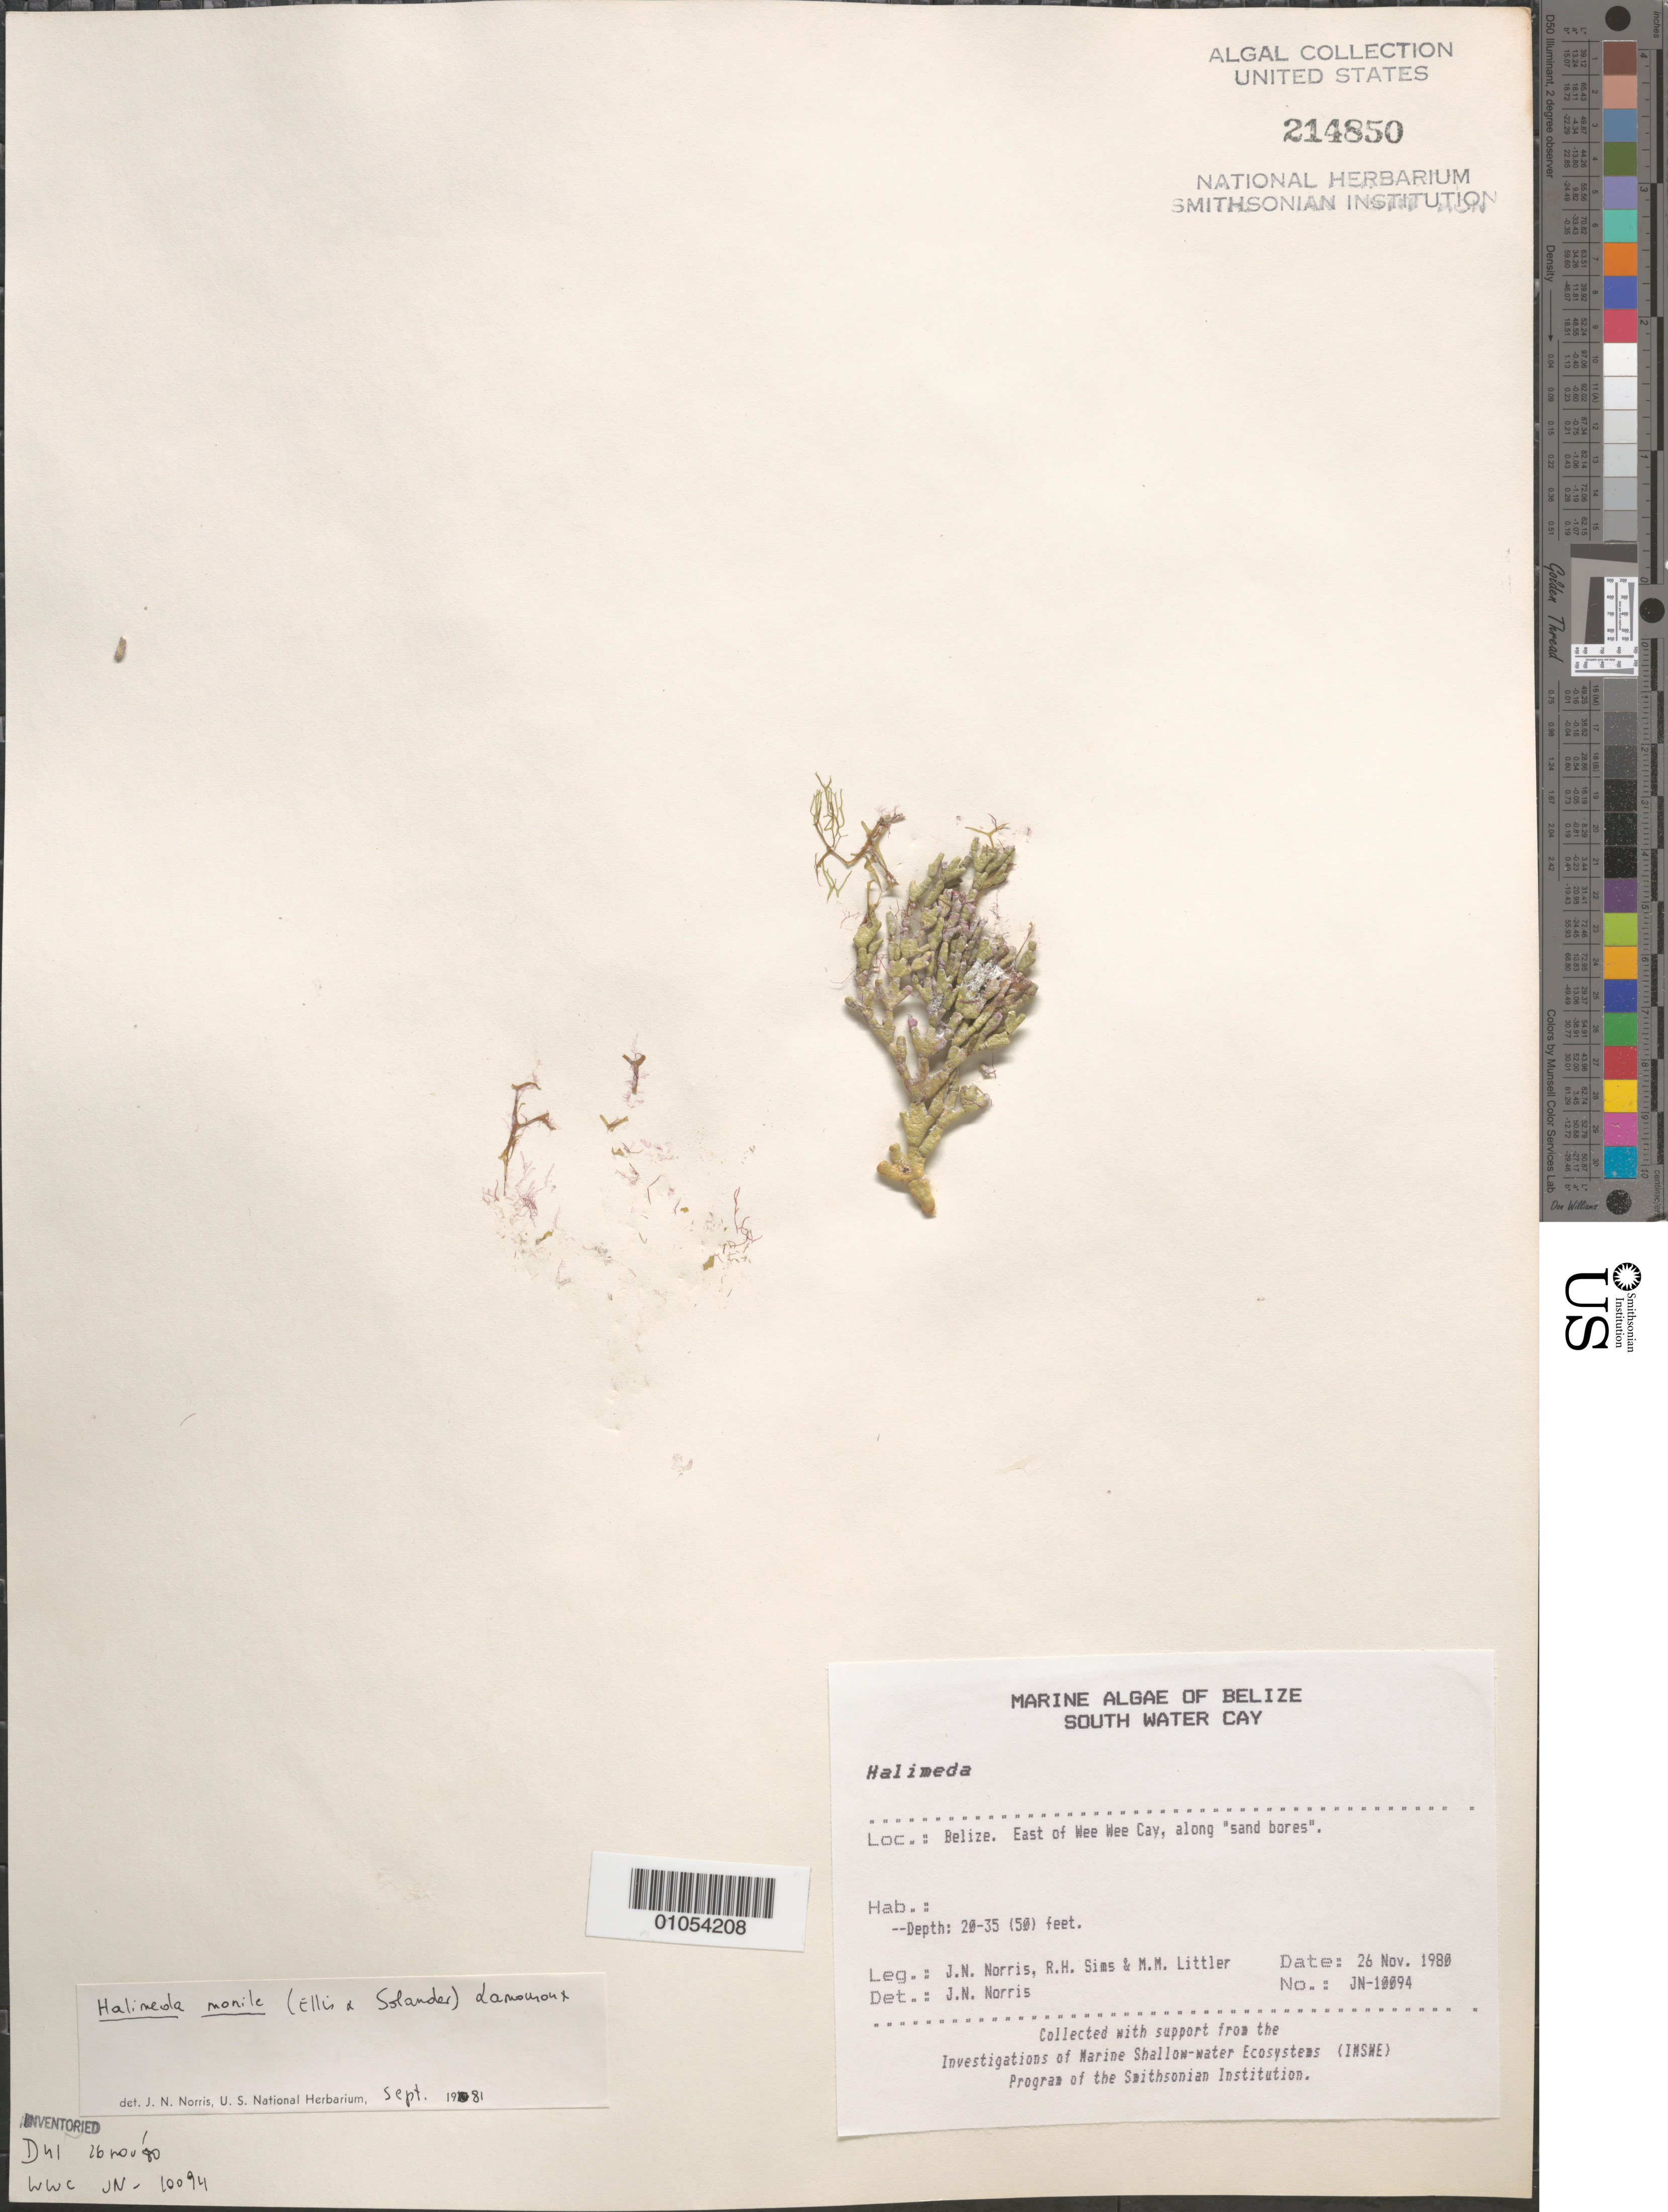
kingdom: Plantae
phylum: Chlorophyta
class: Ulvophyceae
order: Bryopsidales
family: Halimedaceae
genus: Halimeda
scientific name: Halimeda monile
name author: (J. Ellis & Sol.) J.V.Lamouroux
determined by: Norris, James N.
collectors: J. N. Norris, R. H. Sims & M. M. Littler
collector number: JN-10094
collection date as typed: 26 Nov 1980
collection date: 1980-11-26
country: Belize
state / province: Stann Creek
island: Wee Wee Cay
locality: East of Wee Wee Cay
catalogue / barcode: US 214850